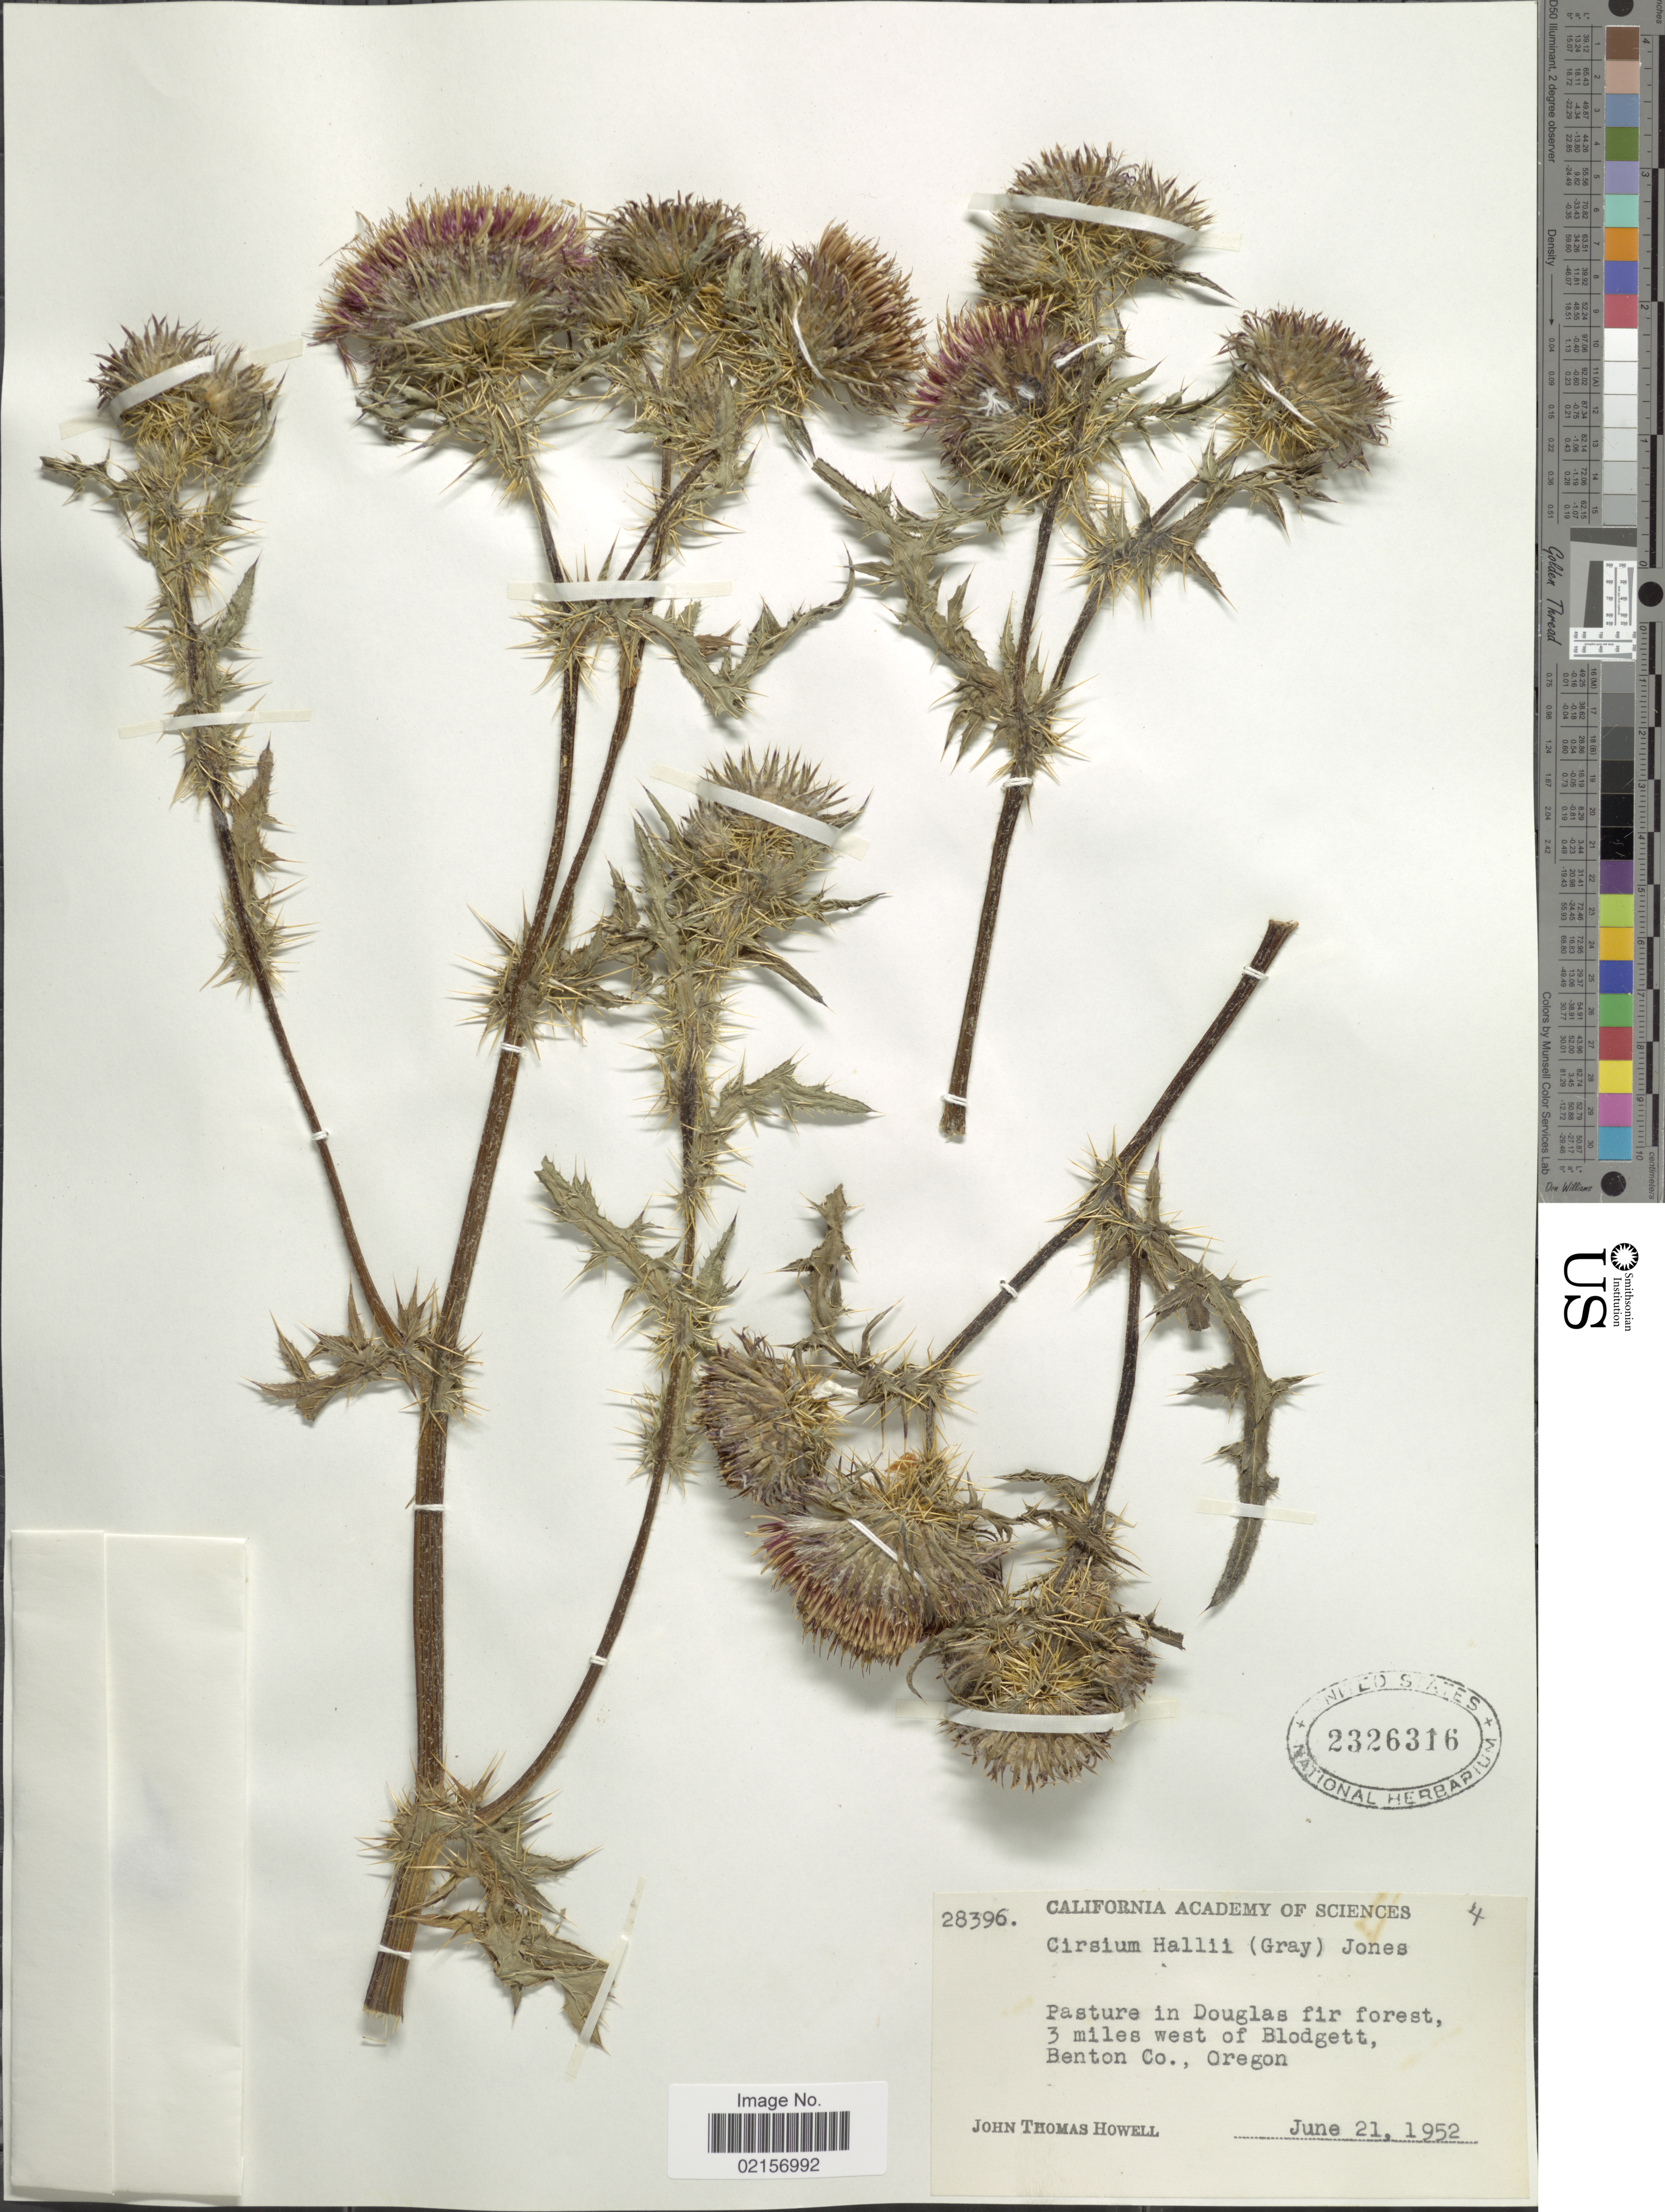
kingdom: Plantae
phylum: Tracheophyta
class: Magnoliopsida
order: Asterales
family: Asteraceae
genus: Cirsium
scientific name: Cirsium edule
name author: Nutt.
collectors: J. T. Howell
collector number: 28396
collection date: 1952-06-21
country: United States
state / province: Oregon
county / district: Benton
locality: Pasture in Douglas fir forest, 3 miles west of Blodgett, Benton Co.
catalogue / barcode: US 2326316